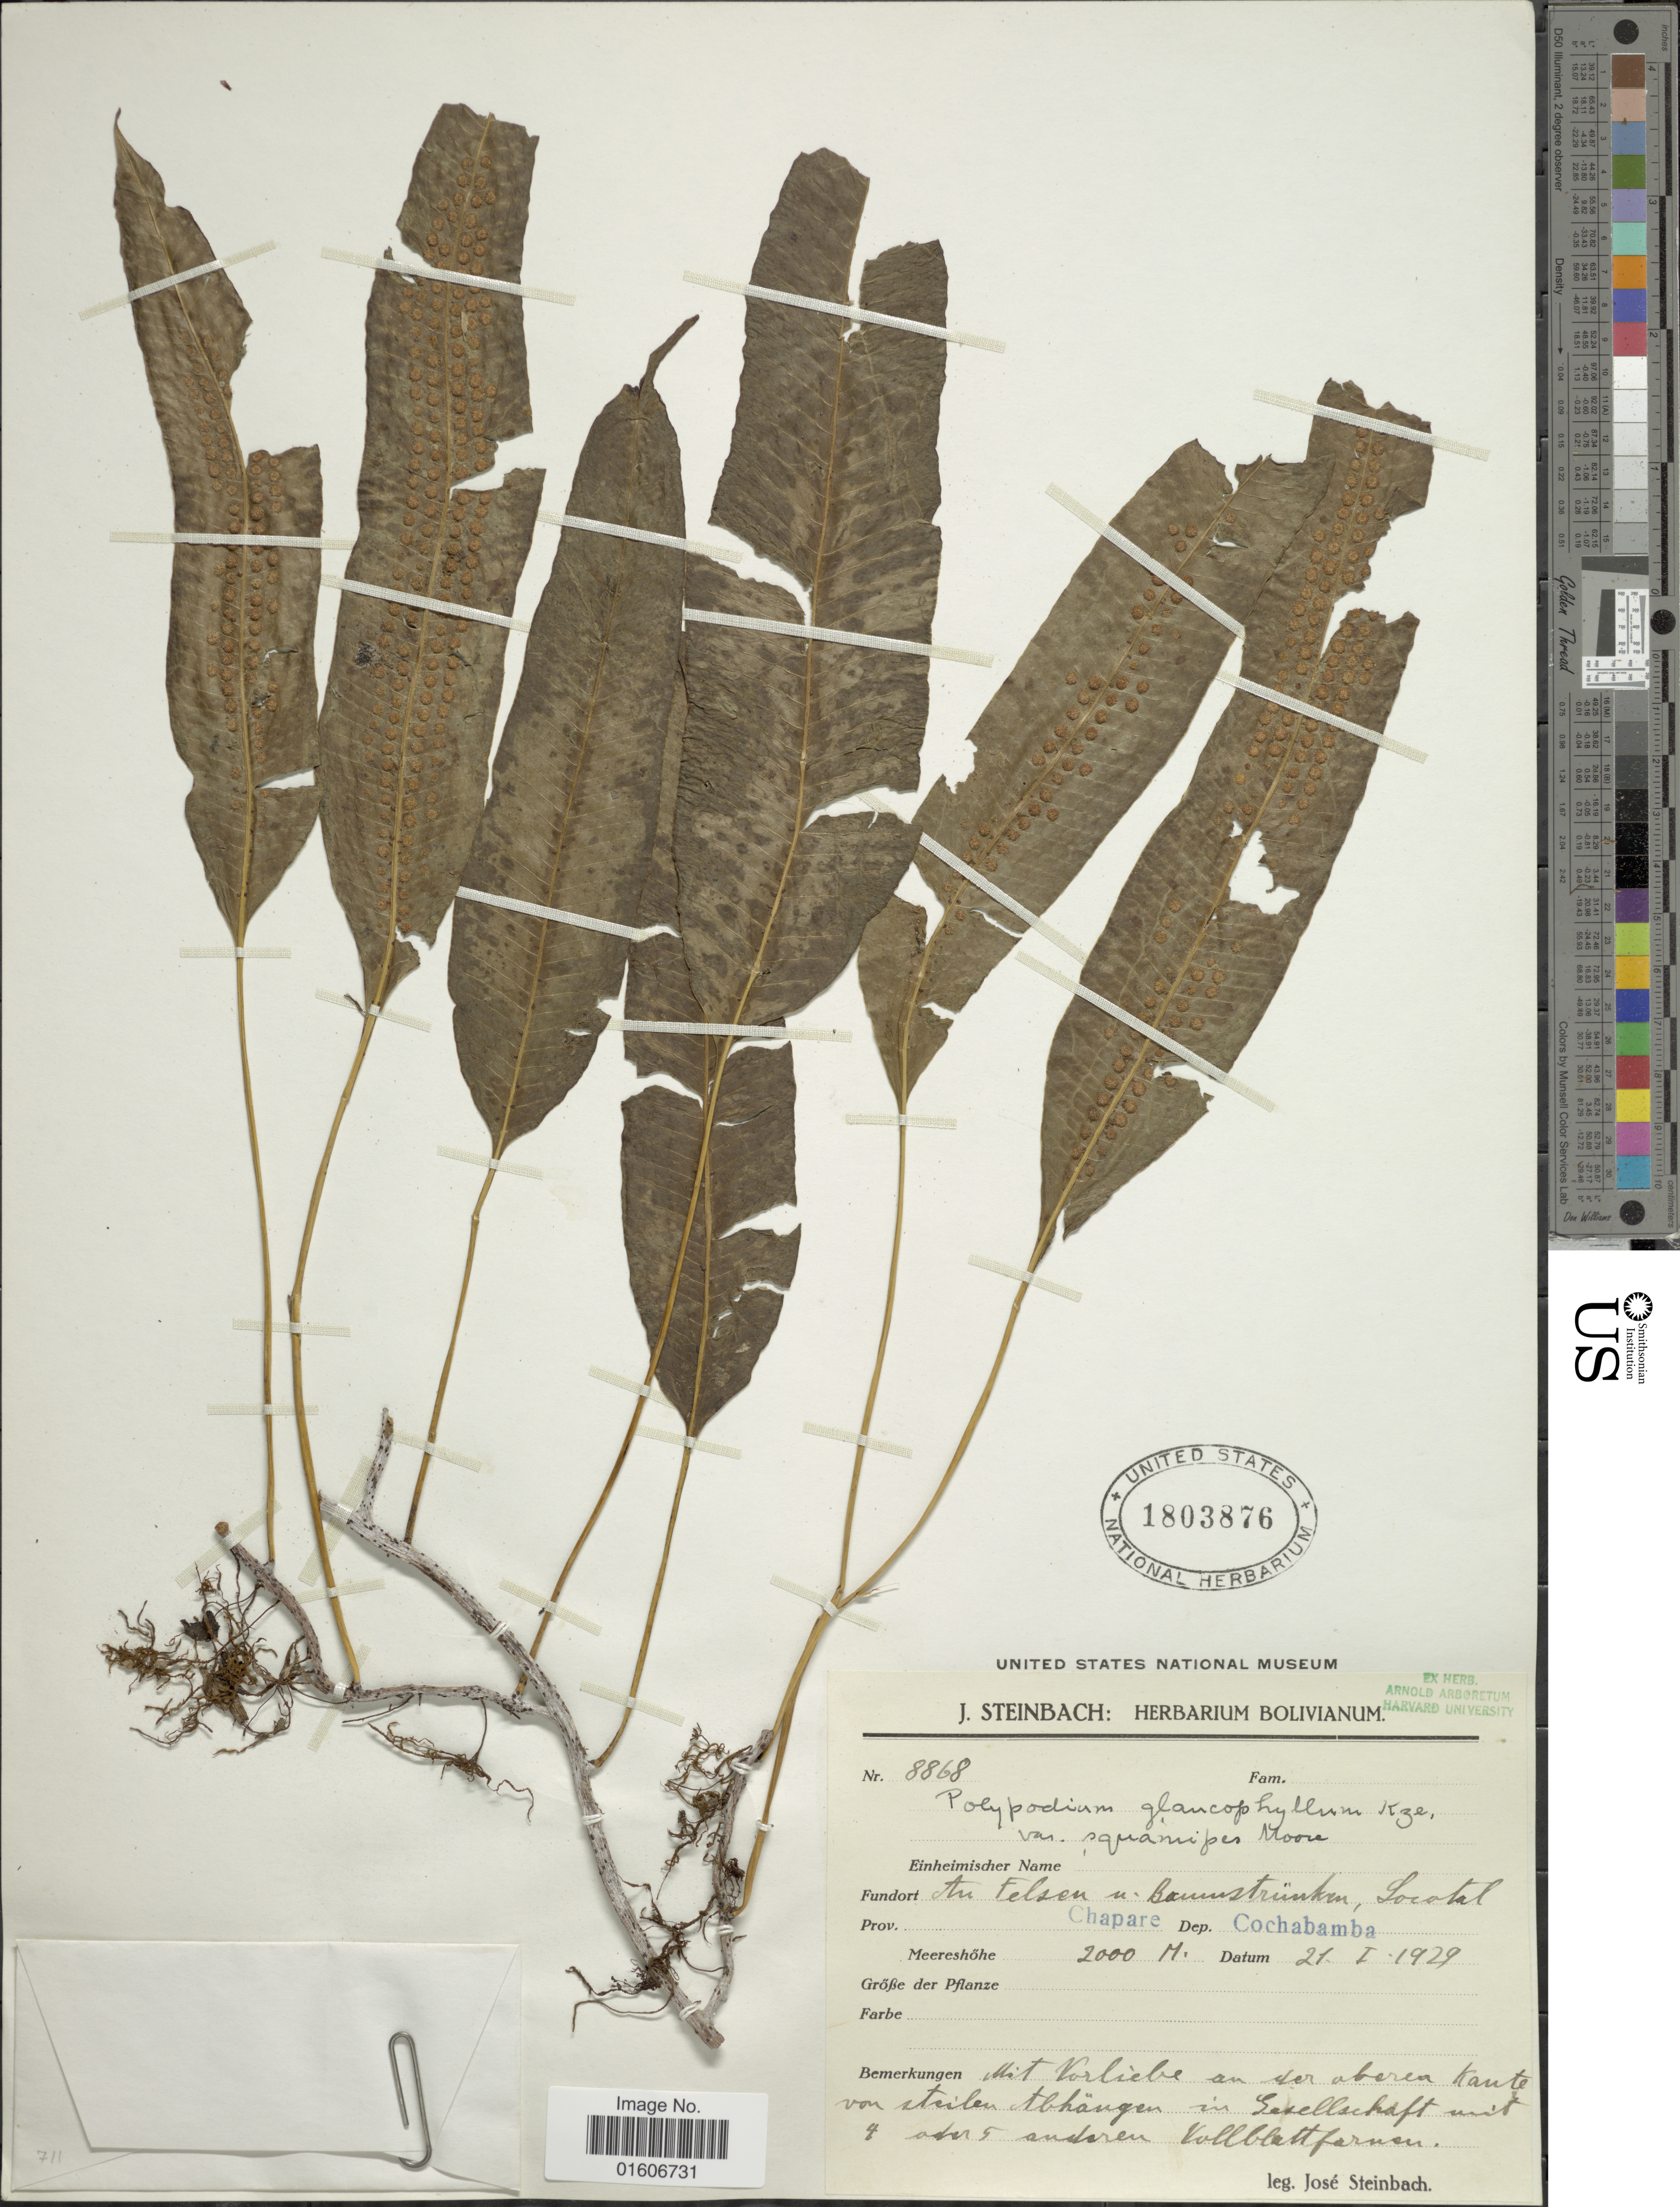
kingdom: Plantae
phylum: Tracheophyta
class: Polypodiopsida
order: Polypodiales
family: Polypodiaceae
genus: Serpocaulon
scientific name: Serpocaulon levigatum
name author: (Cav.) A.R. Sm.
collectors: J. Steinbach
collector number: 8868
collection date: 1929-01-21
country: Bolivia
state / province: Cochabamba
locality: An Felsen n. Baumstrünken, Locotal, Prov, Chapare, Dep. Cochabamba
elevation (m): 2000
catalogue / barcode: US 1803876